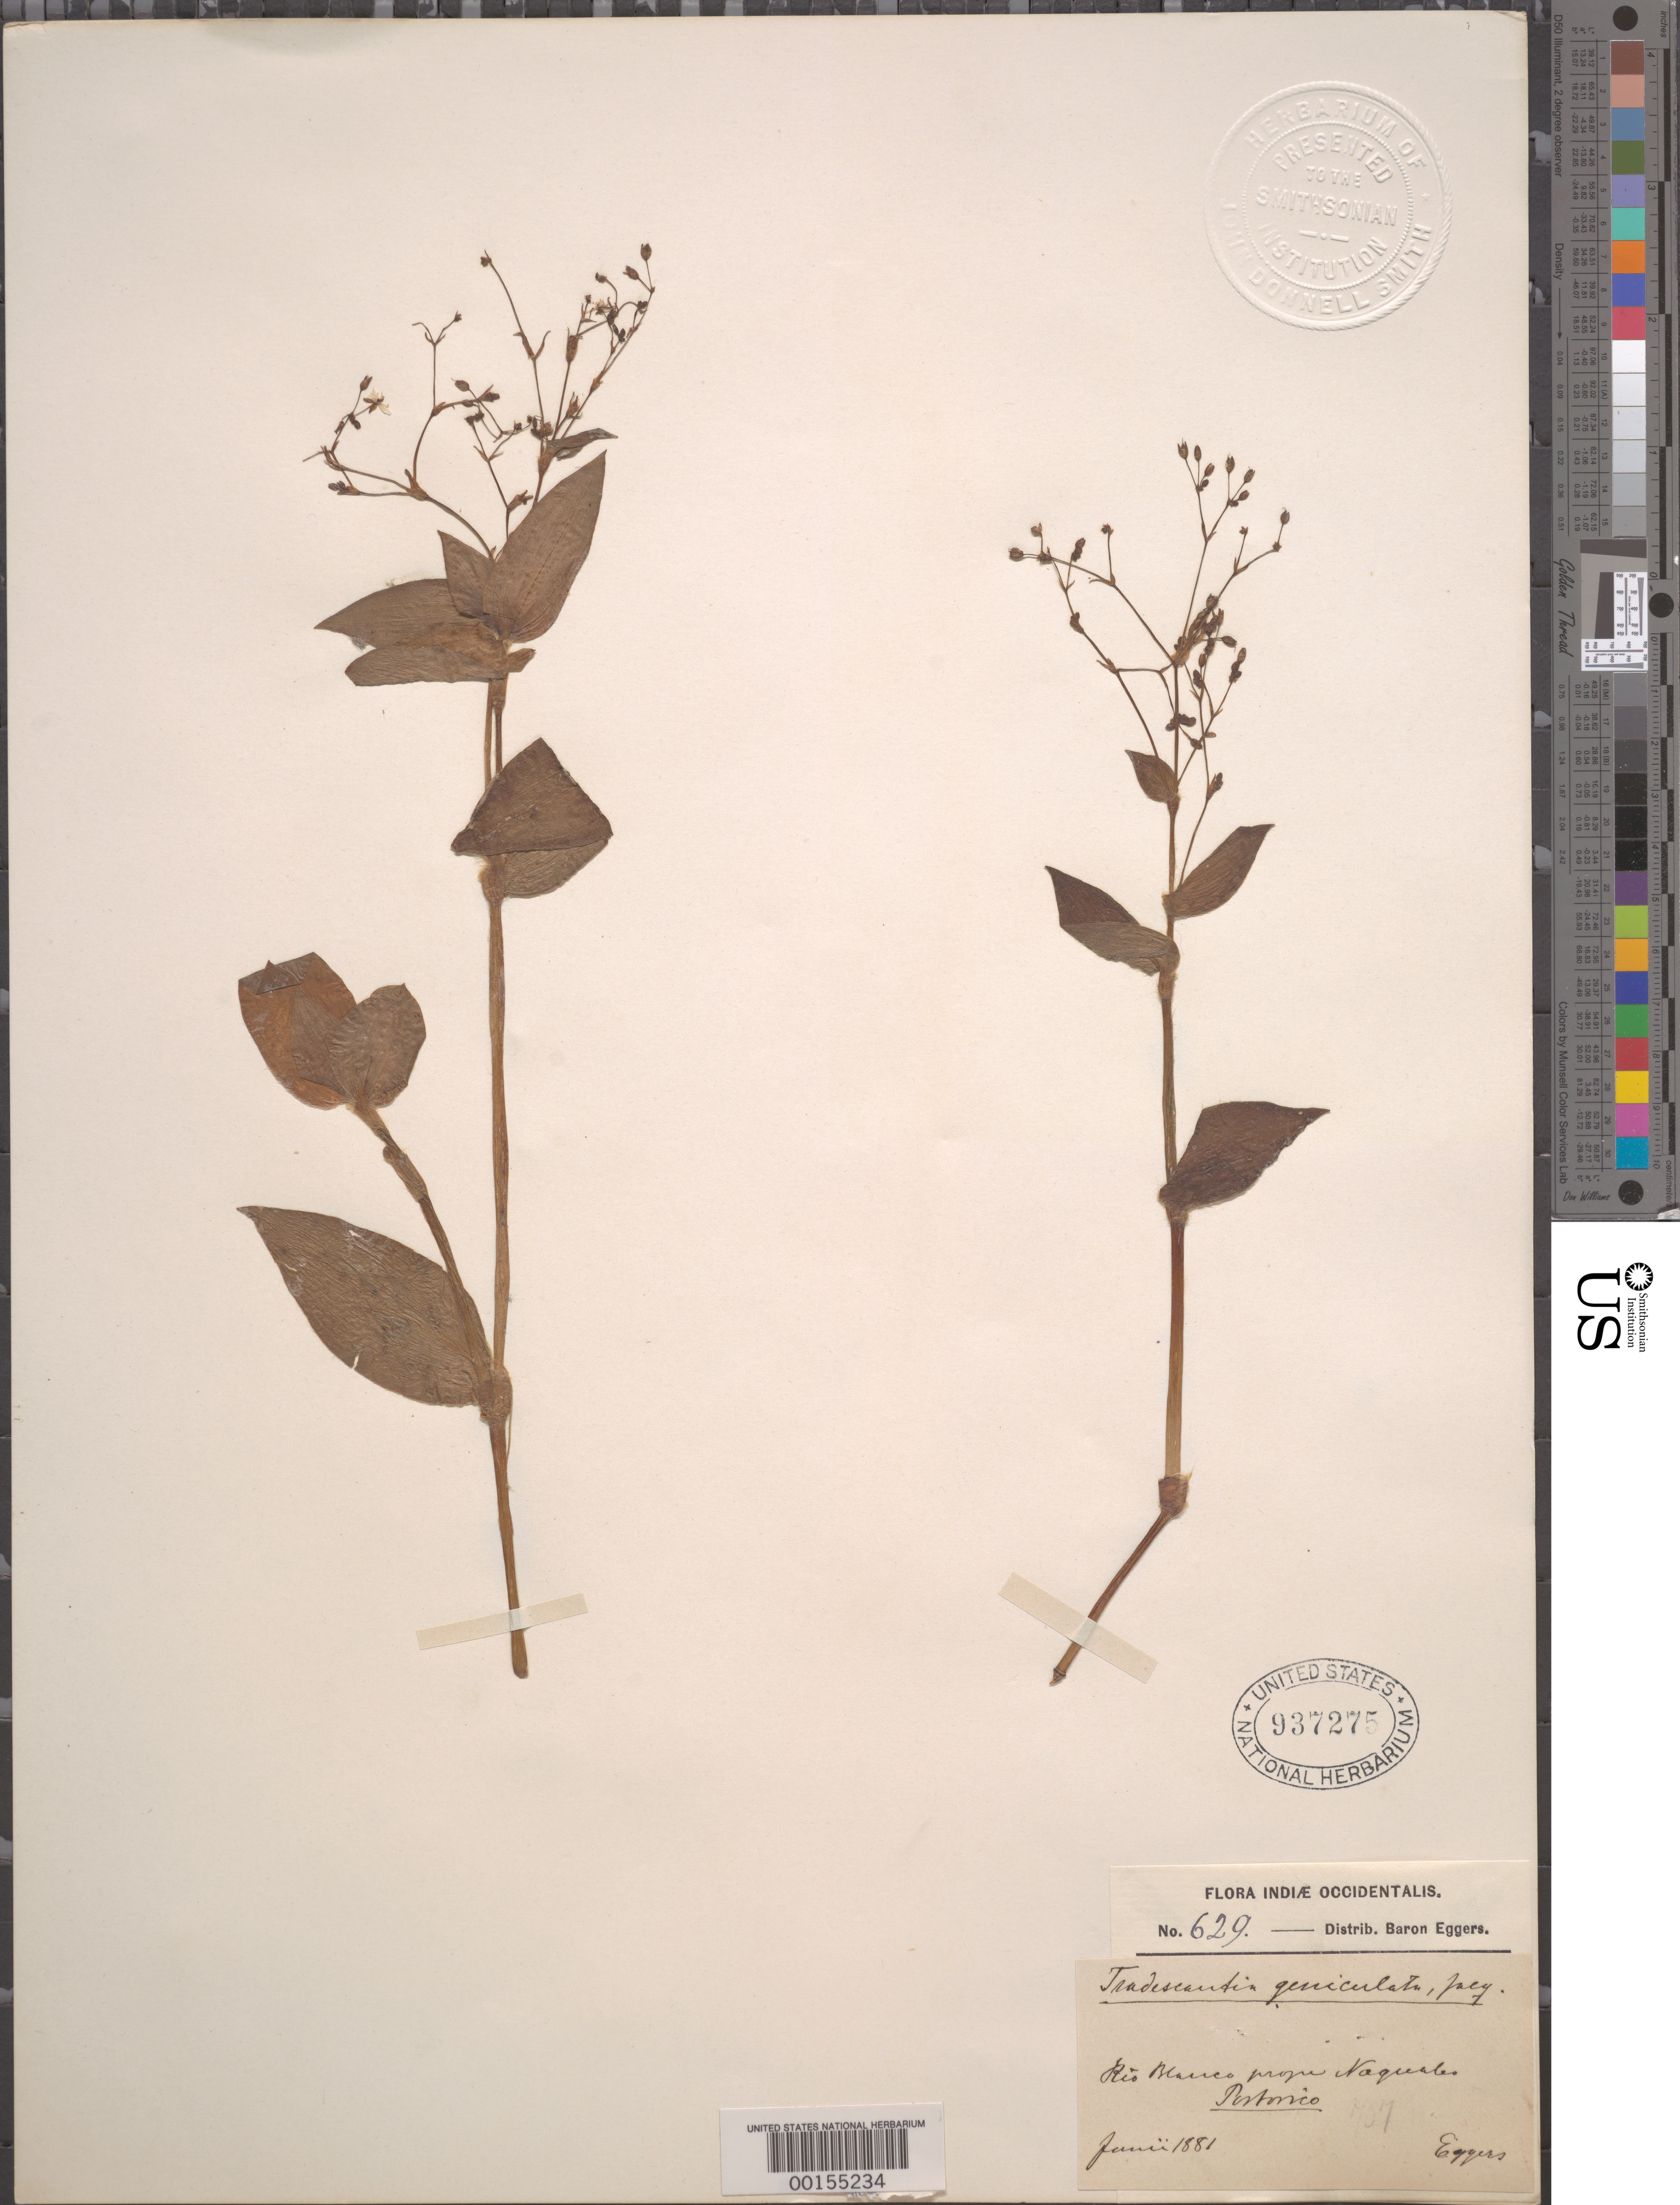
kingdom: Plantae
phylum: Tracheophyta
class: Liliopsida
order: Commelinales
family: Commelinaceae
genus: Gibasis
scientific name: Gibasis pauciflora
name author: (Urb. & Ekman) D.R. Hunt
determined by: Faden, Robert B., (US), Smithsonian Institution - National Museum of Natural History (UNITED STATES)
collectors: H. F. A. von Eggers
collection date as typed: Jun 1811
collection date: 1811-06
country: Puerto Rico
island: Greater Antilles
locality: Rio blanco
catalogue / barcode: US 937275